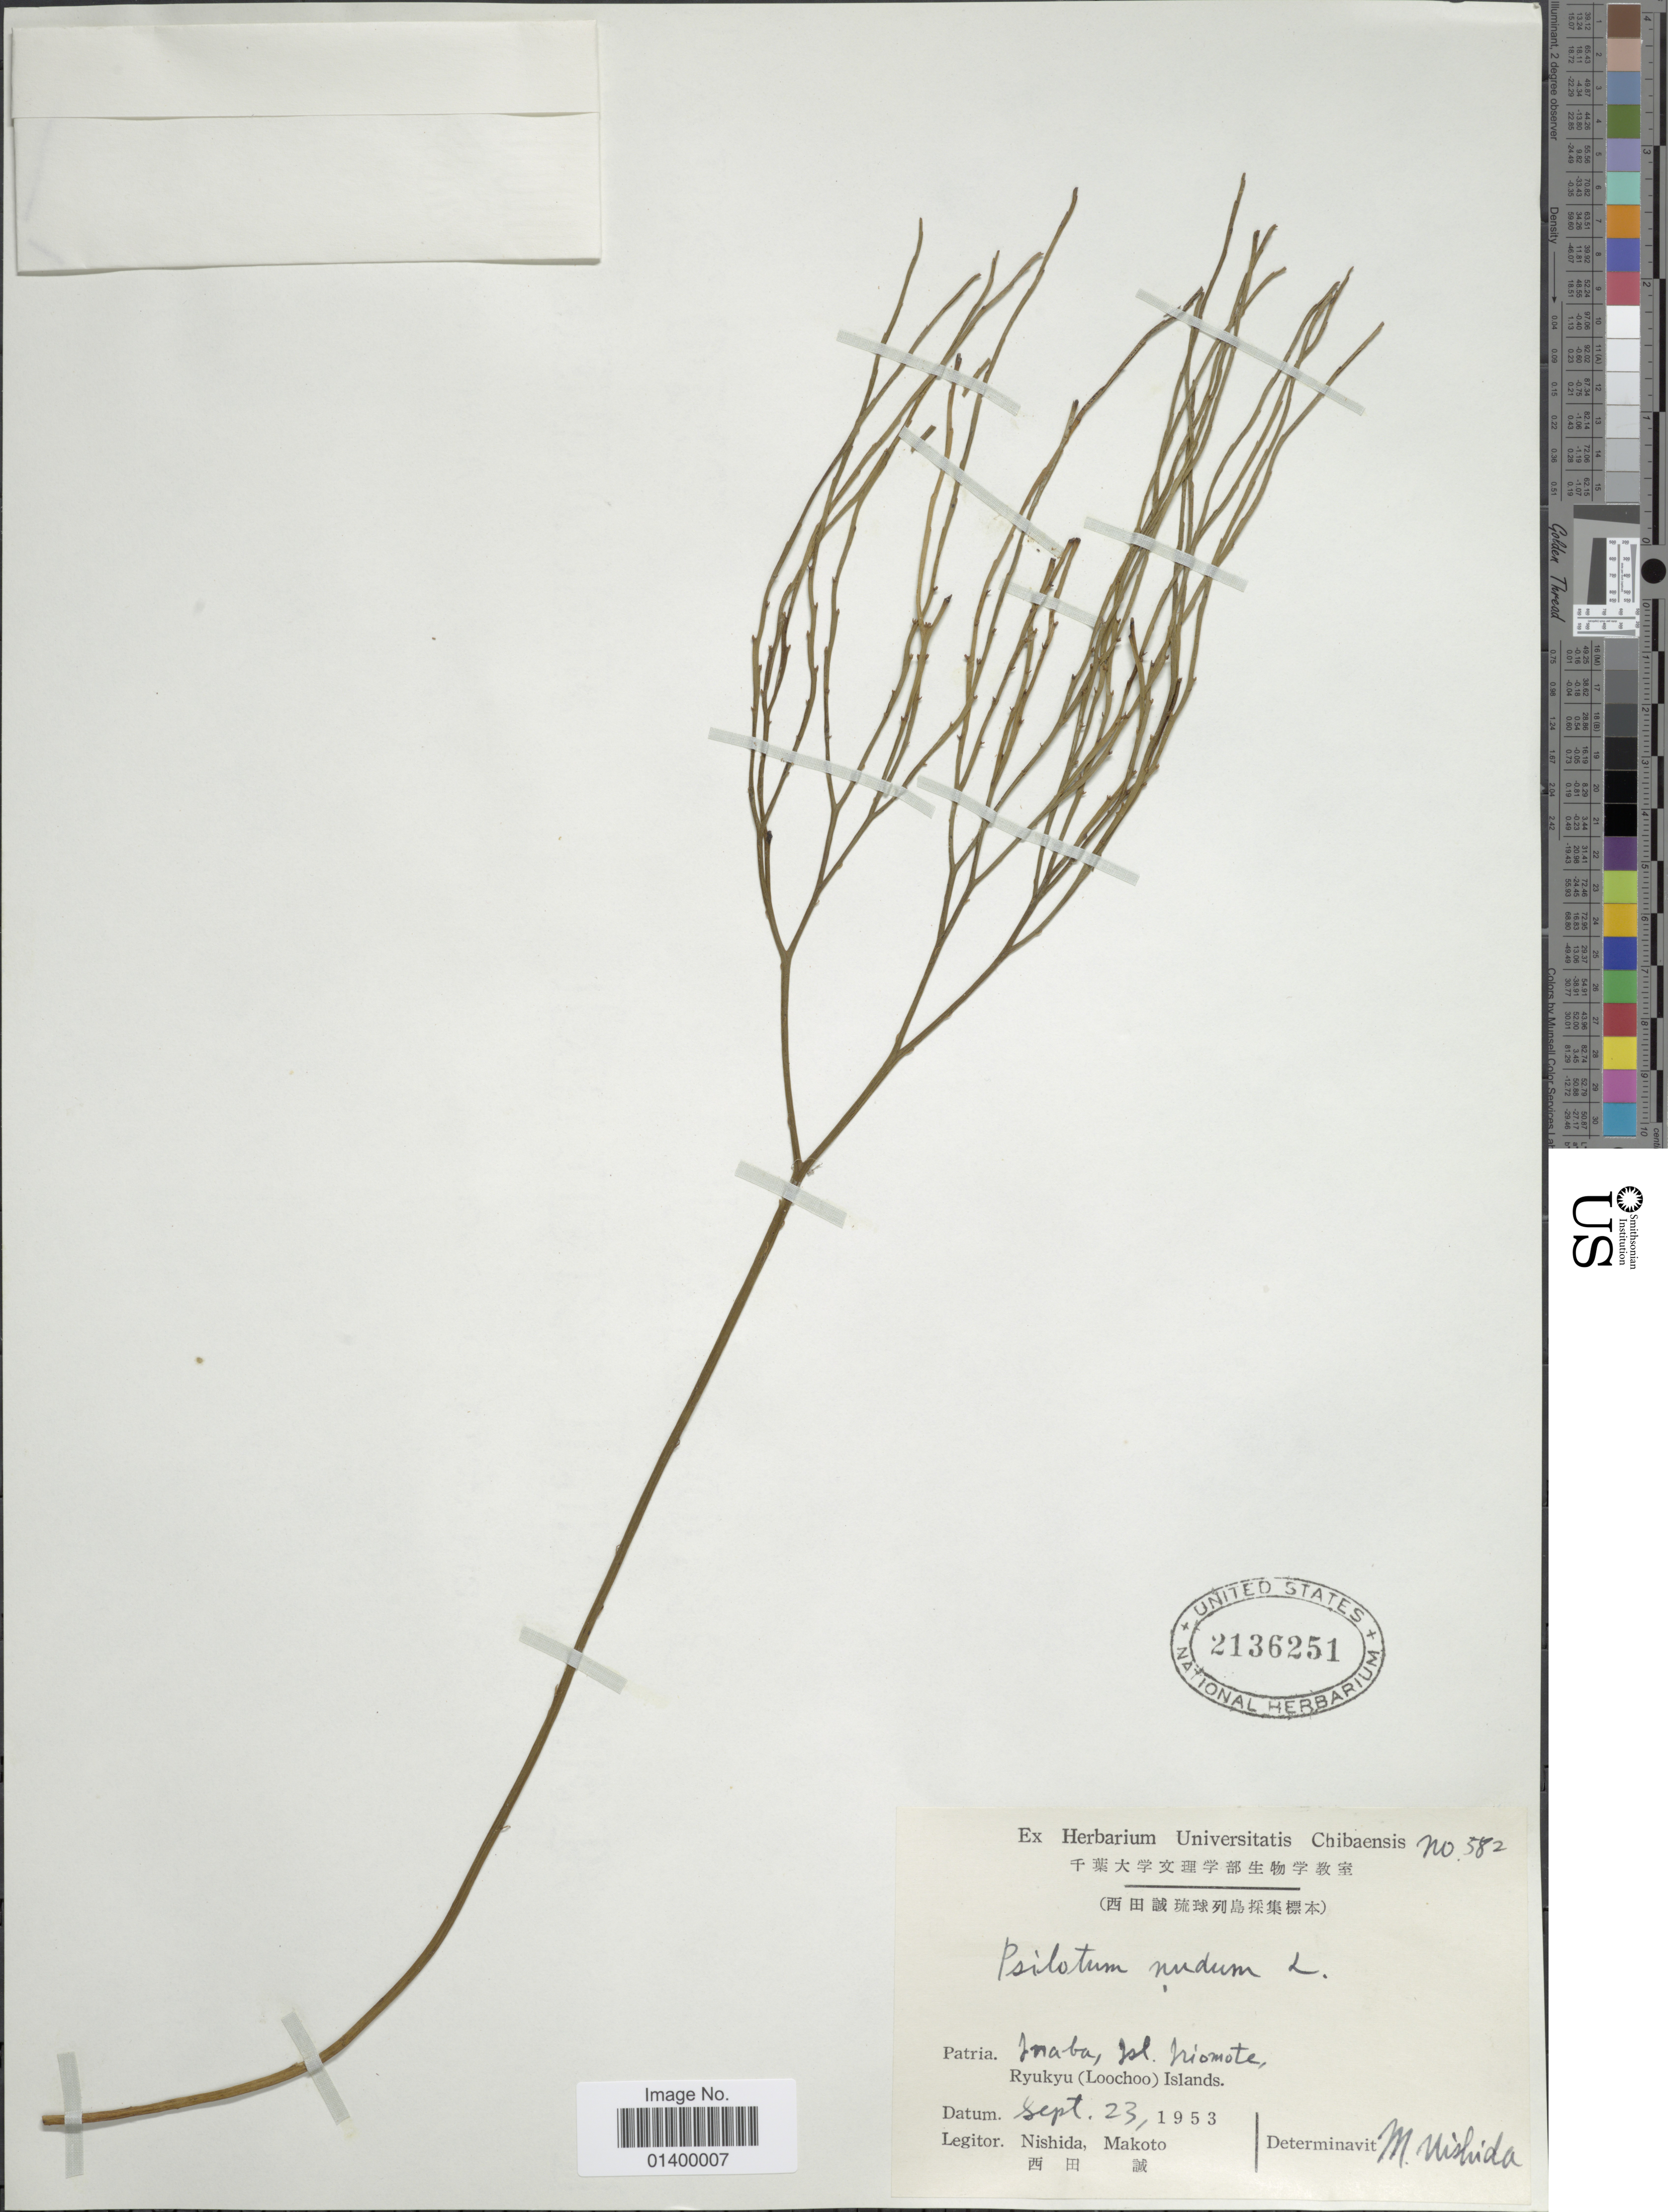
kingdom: Plantae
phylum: Tracheophyta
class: Polypodiopsida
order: Psilotales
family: Psilotaceae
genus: Psilotum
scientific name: Psilotum nudum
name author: (L.) P. Beauv.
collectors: Nishida & Makoto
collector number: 582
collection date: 1953-09-23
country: Japan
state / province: Okinawa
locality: Patria Inaba, Isl. Iriomote, Ryukyu (Loochoo) Islands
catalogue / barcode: US 2136251